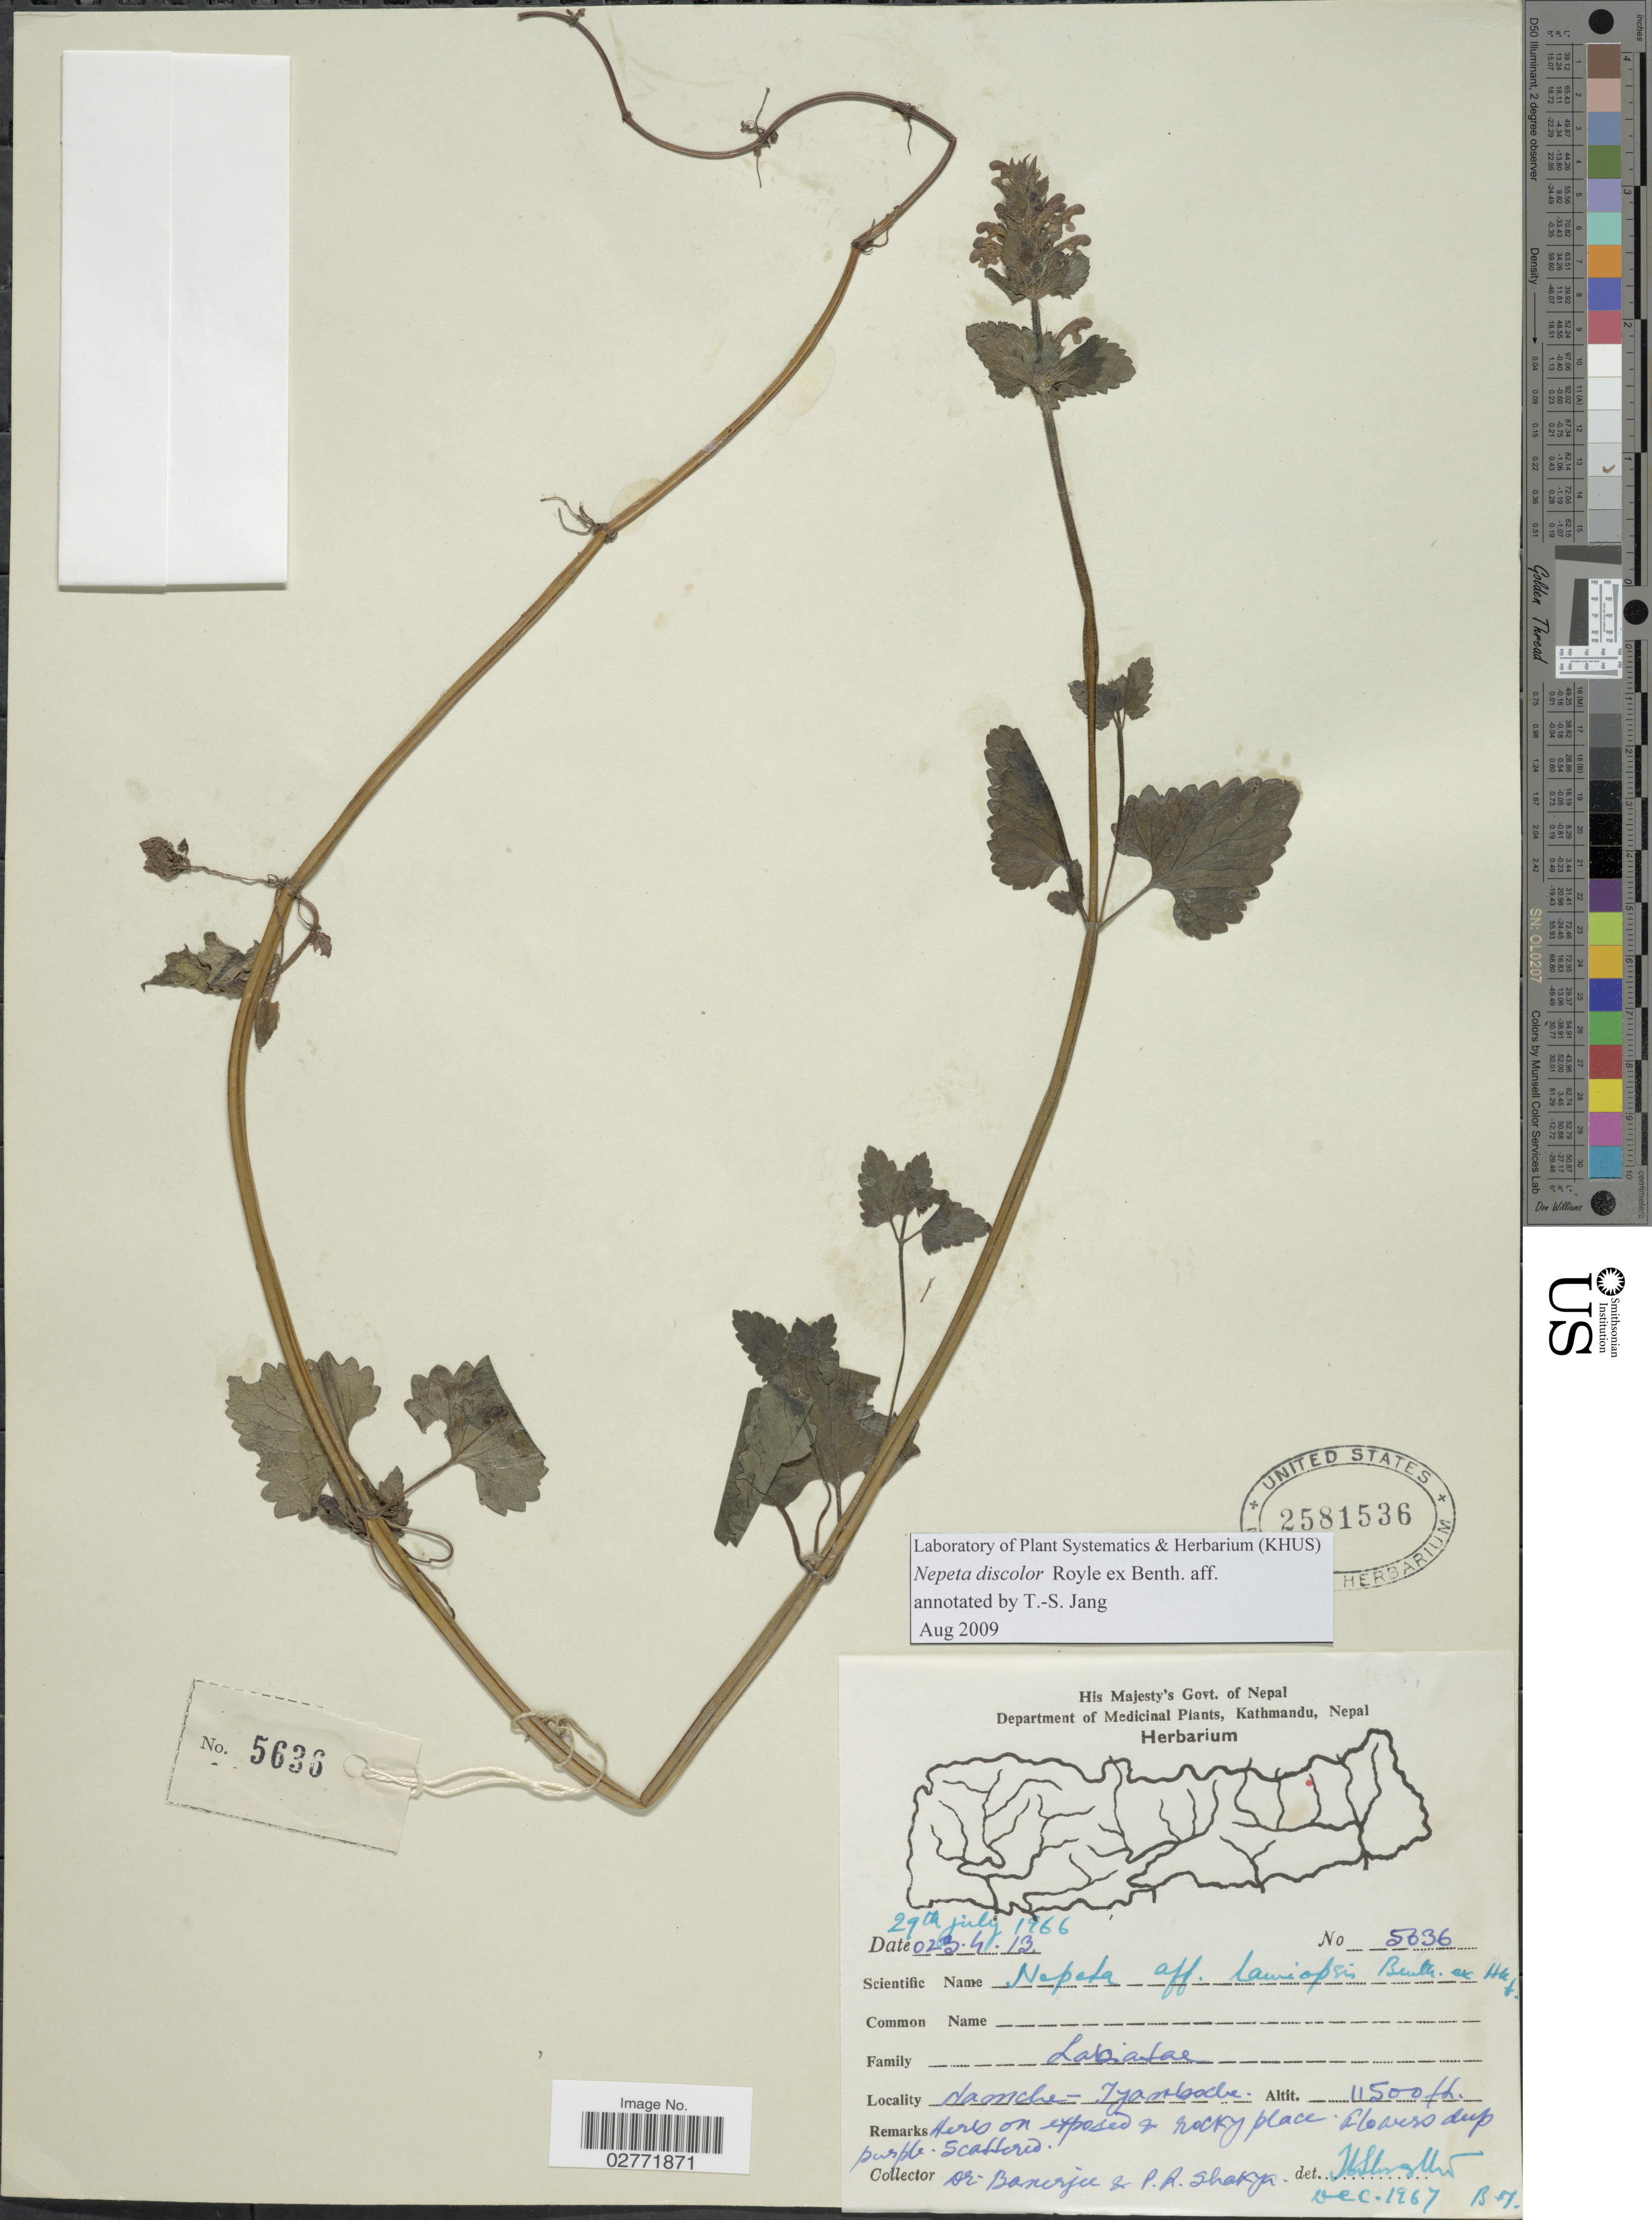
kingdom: Plantae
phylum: Tracheophyta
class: Magnoliopsida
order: Lamiales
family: Lamiaceae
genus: Nepeta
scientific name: Nepeta discolor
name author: Royle ex Benth.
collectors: -. Banerjee & P. Shakya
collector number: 5636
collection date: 1966-07-29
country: Nepal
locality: Namche, Tyanboche.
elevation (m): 3505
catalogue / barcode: US 2581536